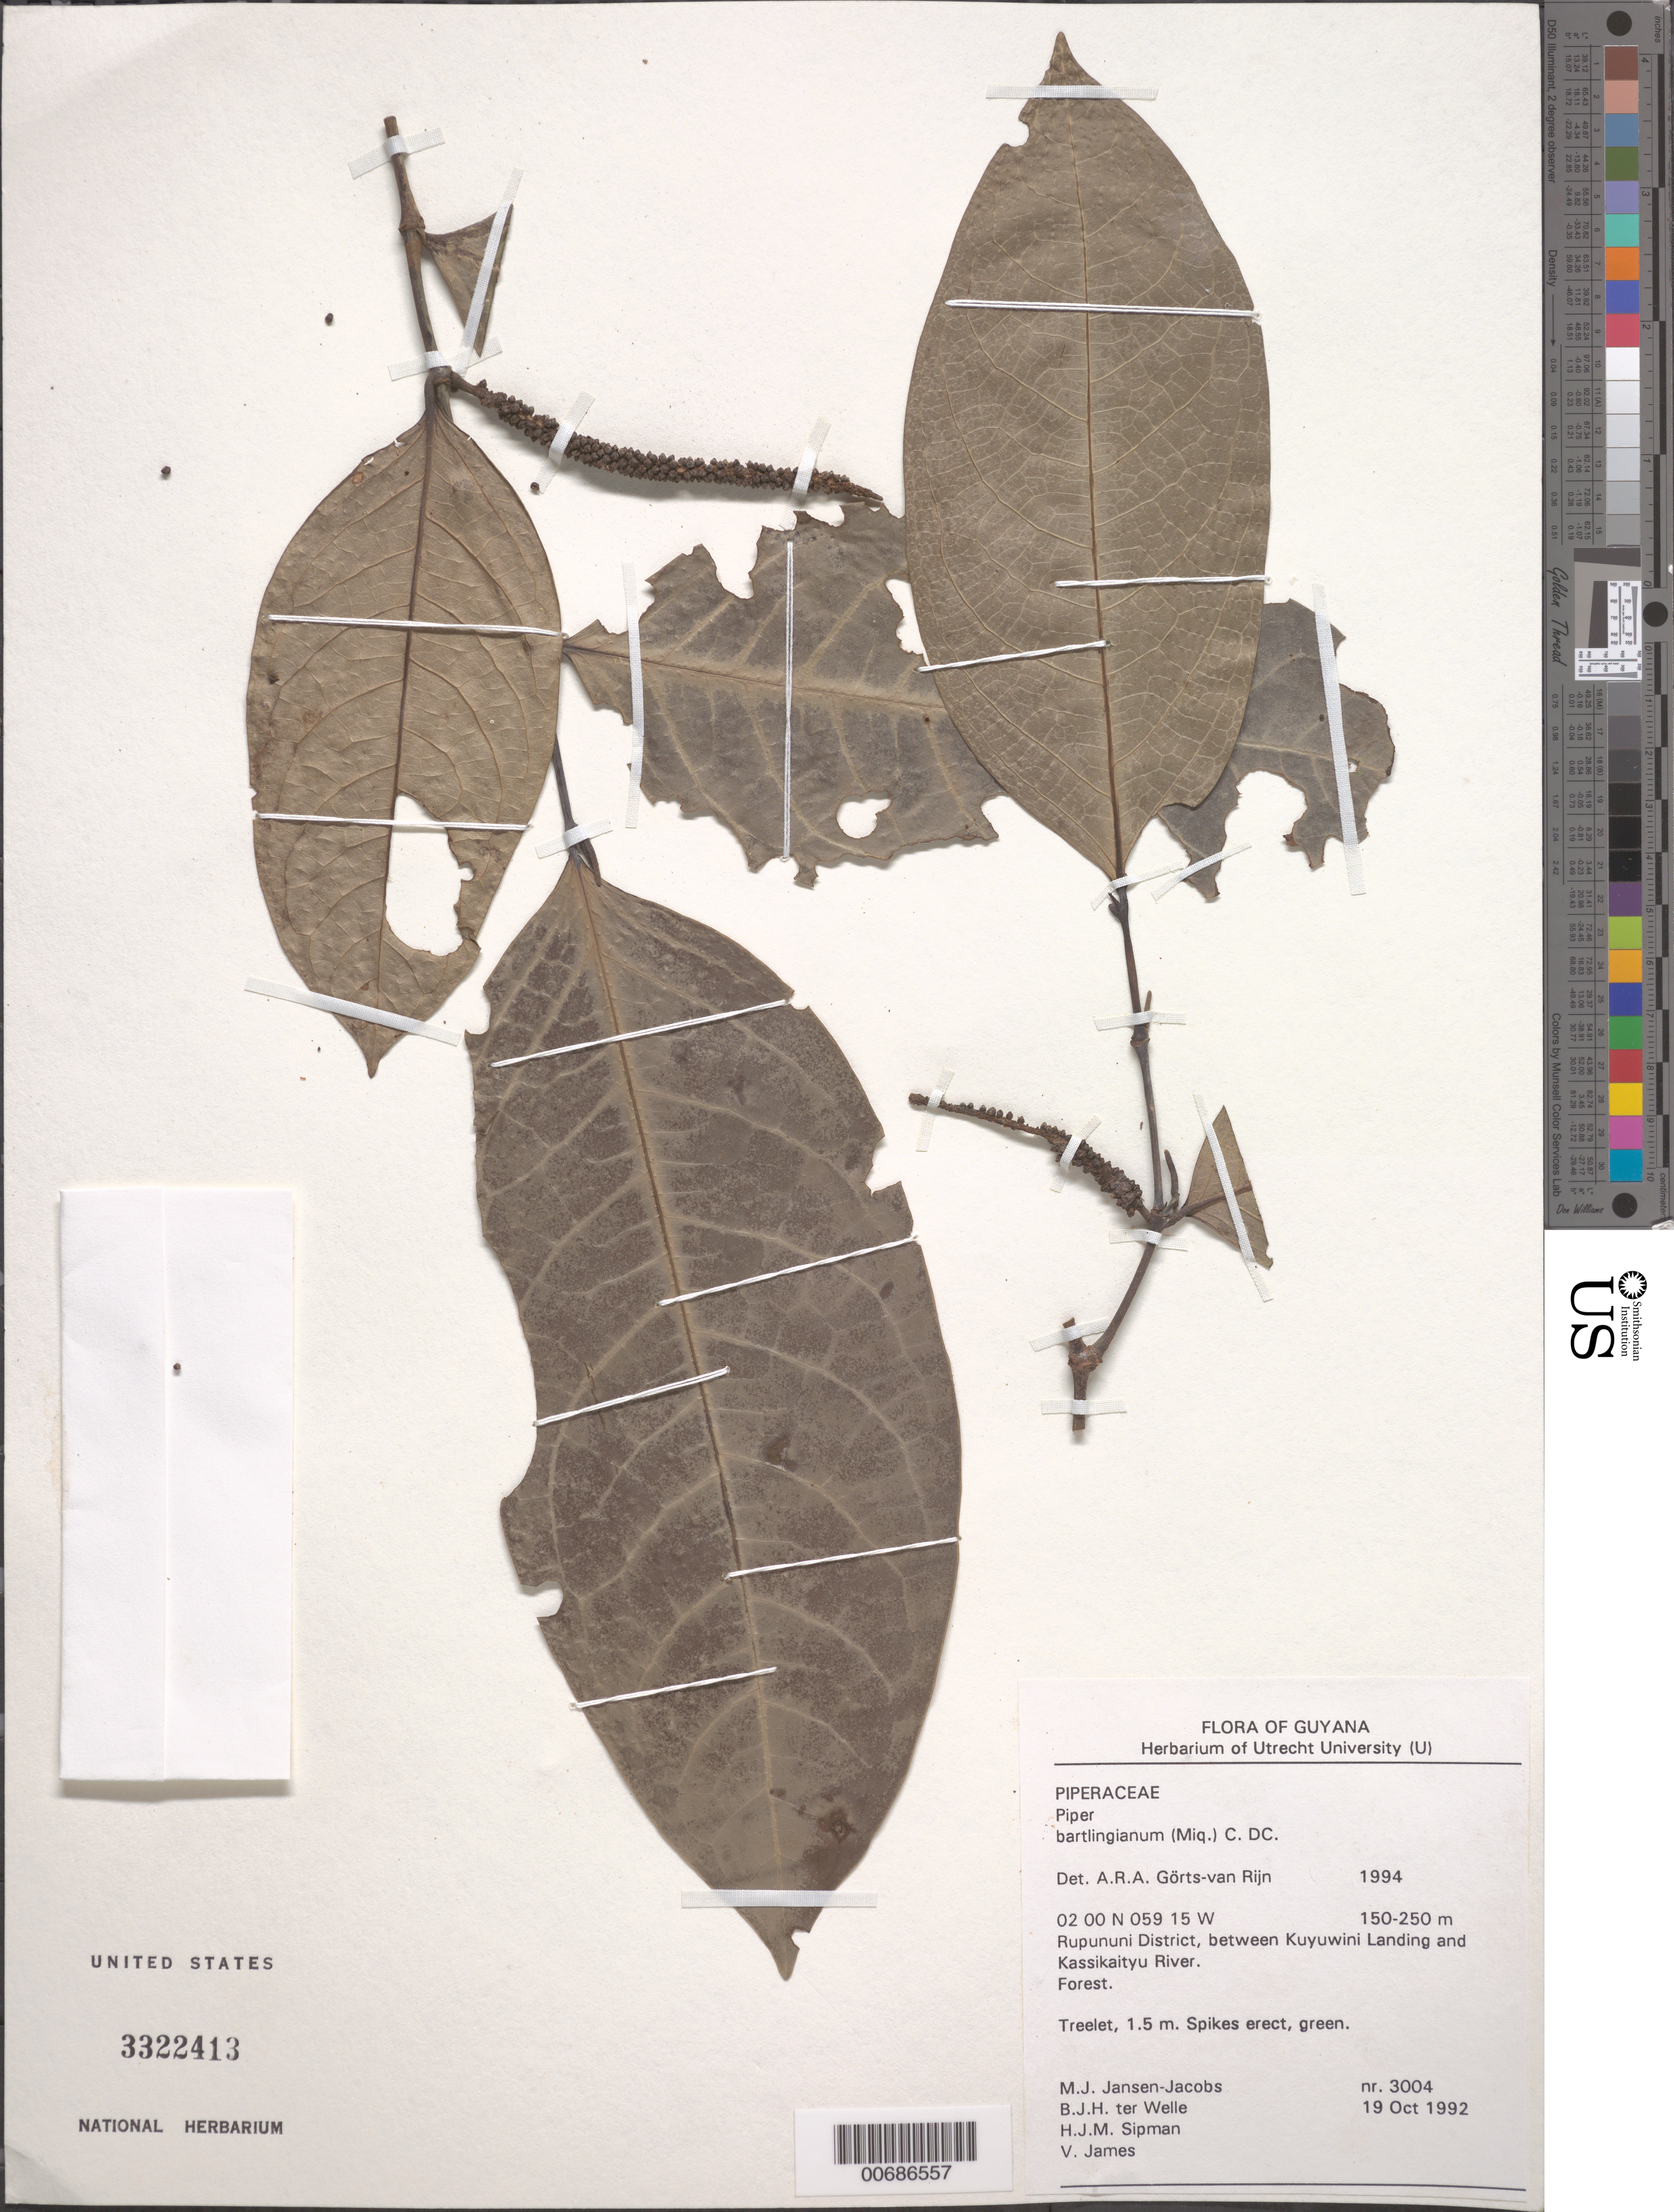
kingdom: Plantae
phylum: Tracheophyta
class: Magnoliopsida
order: Piperales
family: Piperaceae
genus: Piper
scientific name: Piper bartlingianum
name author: (Miq.) C. DC.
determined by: Görts-van Rijn, A. R. A.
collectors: M. J. Jansen-Jacobs, B. Welle, H. J. M. Sipman & V. James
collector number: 3004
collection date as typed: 19-Oct-92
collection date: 1992-10-19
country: Guyana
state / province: U. Takutu-U. Essequibo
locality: Rupununi District, between Kuyuwini Landing and Kassikaityu River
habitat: Forest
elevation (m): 150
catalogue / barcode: US 3322413